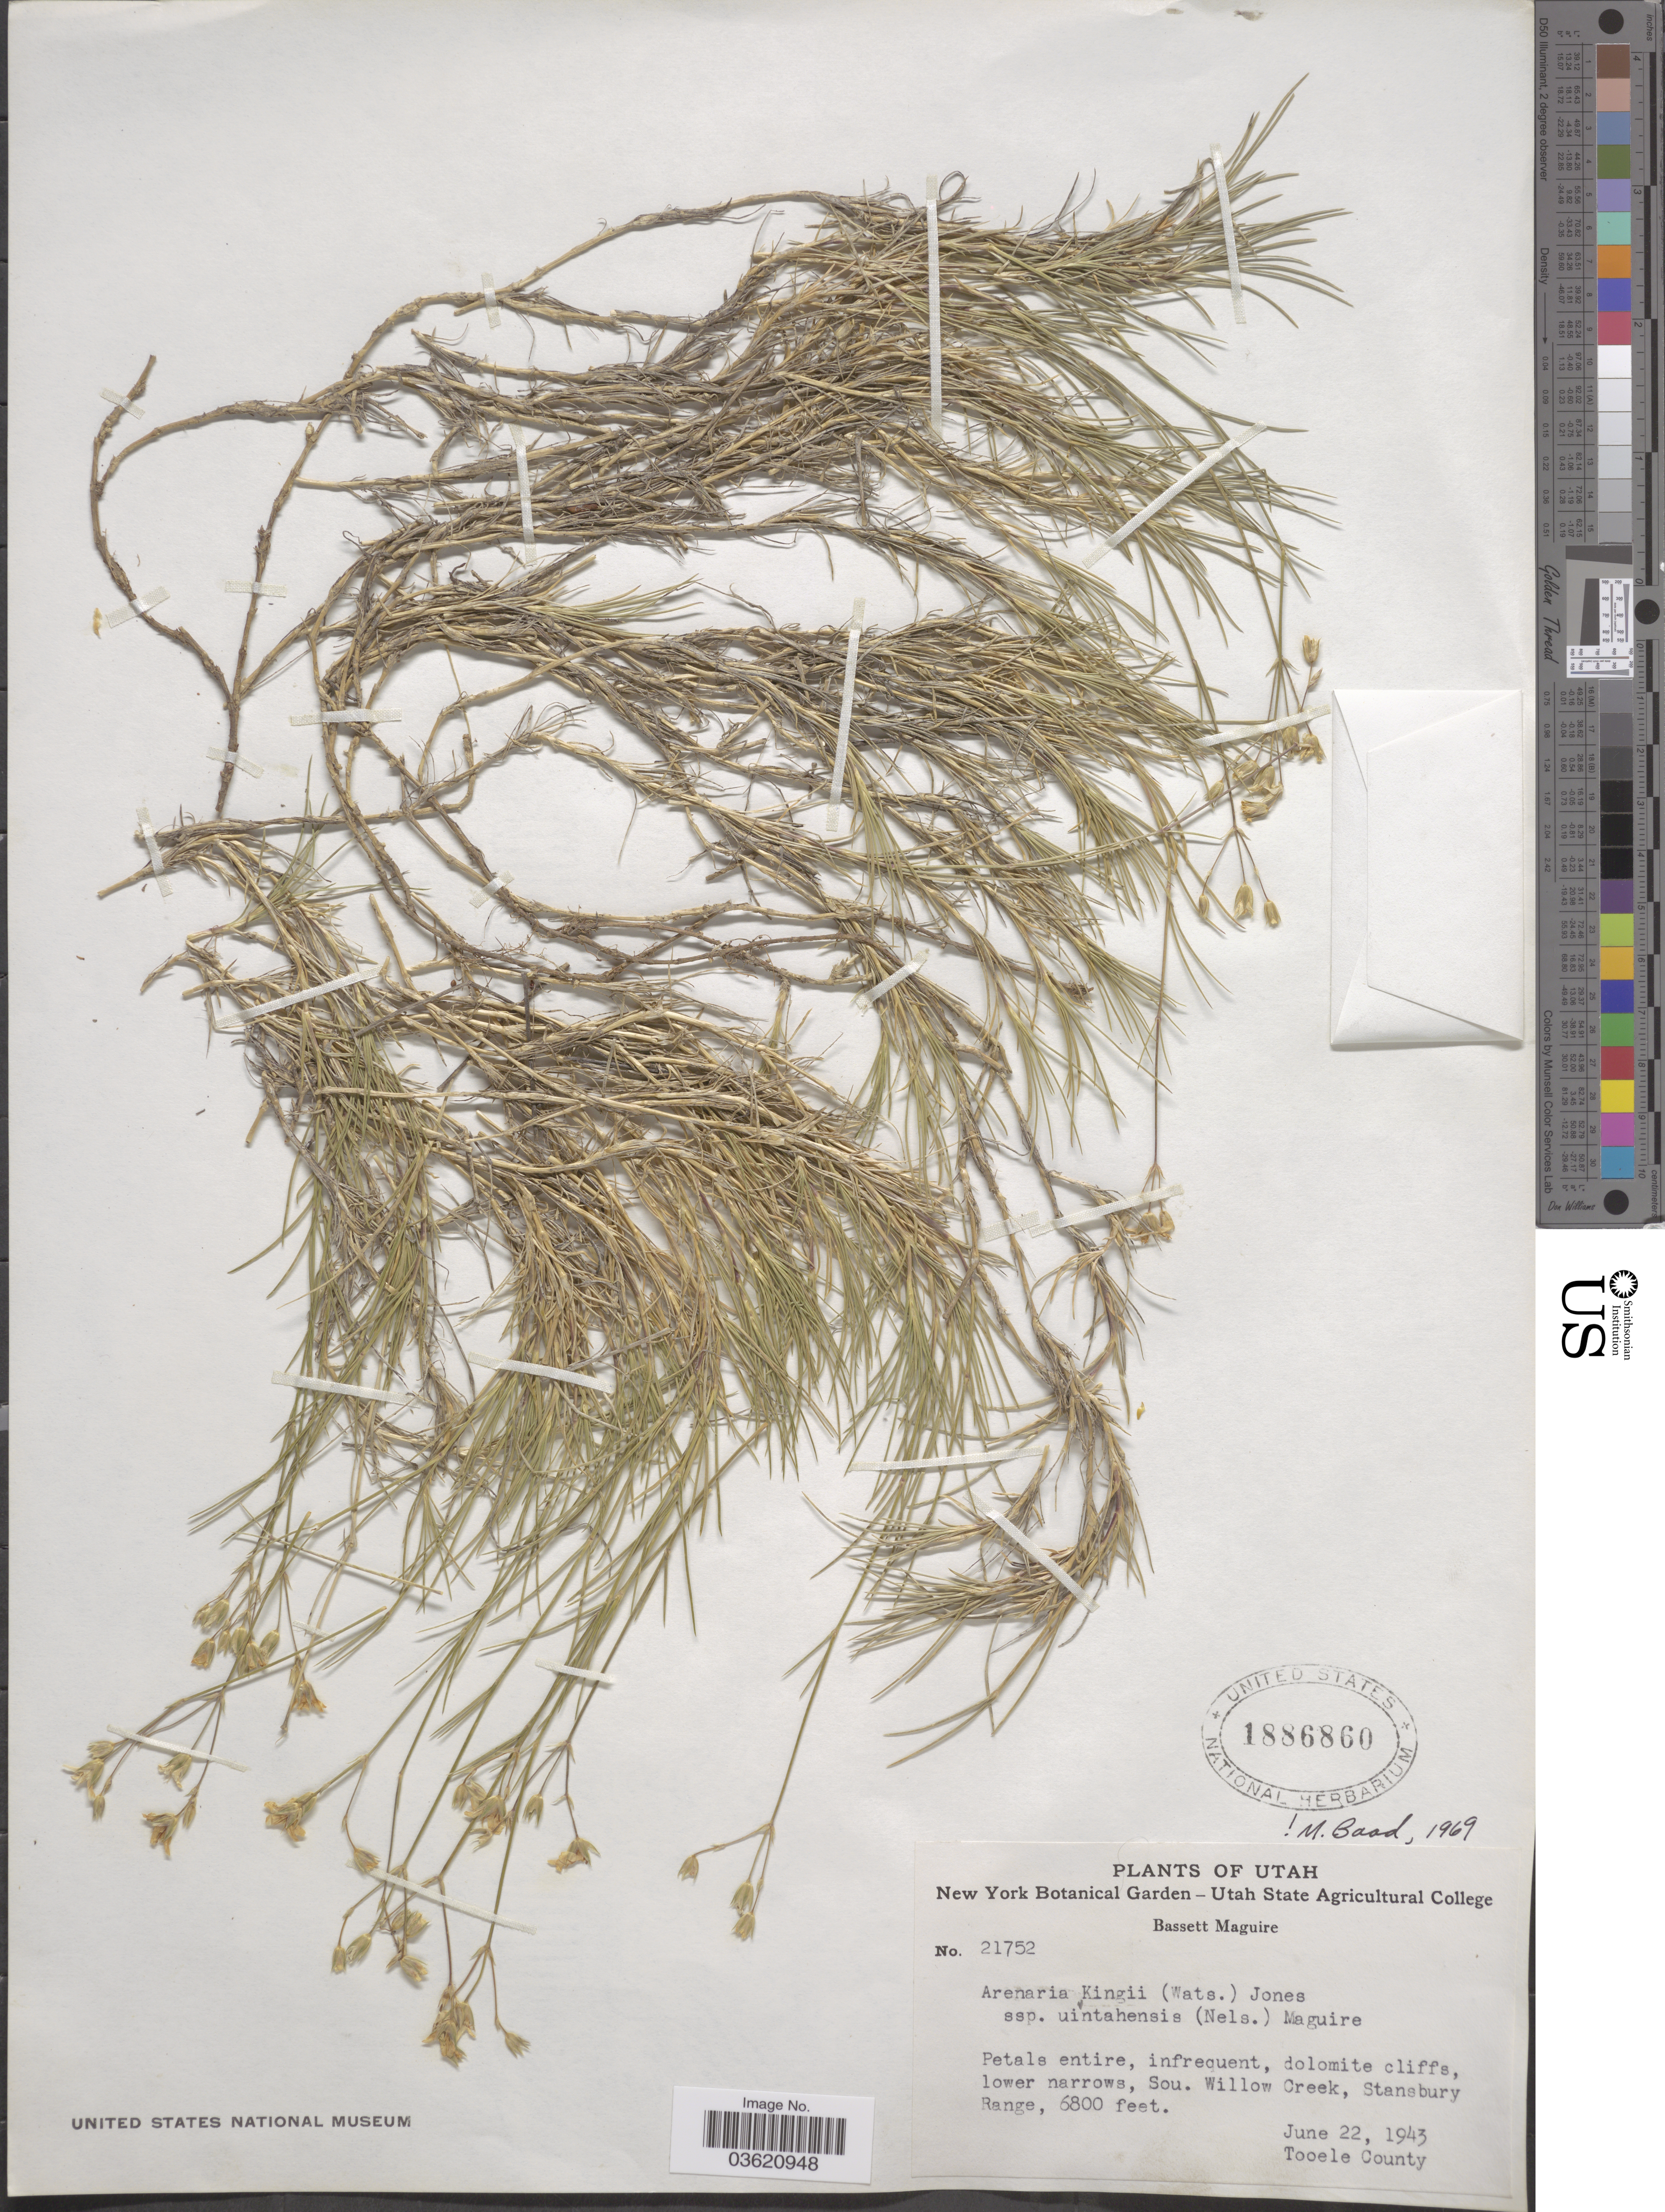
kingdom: Plantae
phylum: Tracheophyta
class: Magnoliopsida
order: Caryophyllales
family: Caryophyllaceae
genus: Eremogone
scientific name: Eremogone loisiae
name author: N.H. Holmgren & P.K. Holmgren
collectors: B. Maguire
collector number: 21752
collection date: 1943-06-22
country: United States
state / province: Utah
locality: Sou. Willow Creek, Stansbury Range, Tooele County.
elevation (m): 2073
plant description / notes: Cited by N.H. Holmgren & P.K. Holmgren in Brittonia 63(1): 4. 2011.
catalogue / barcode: US 1886860